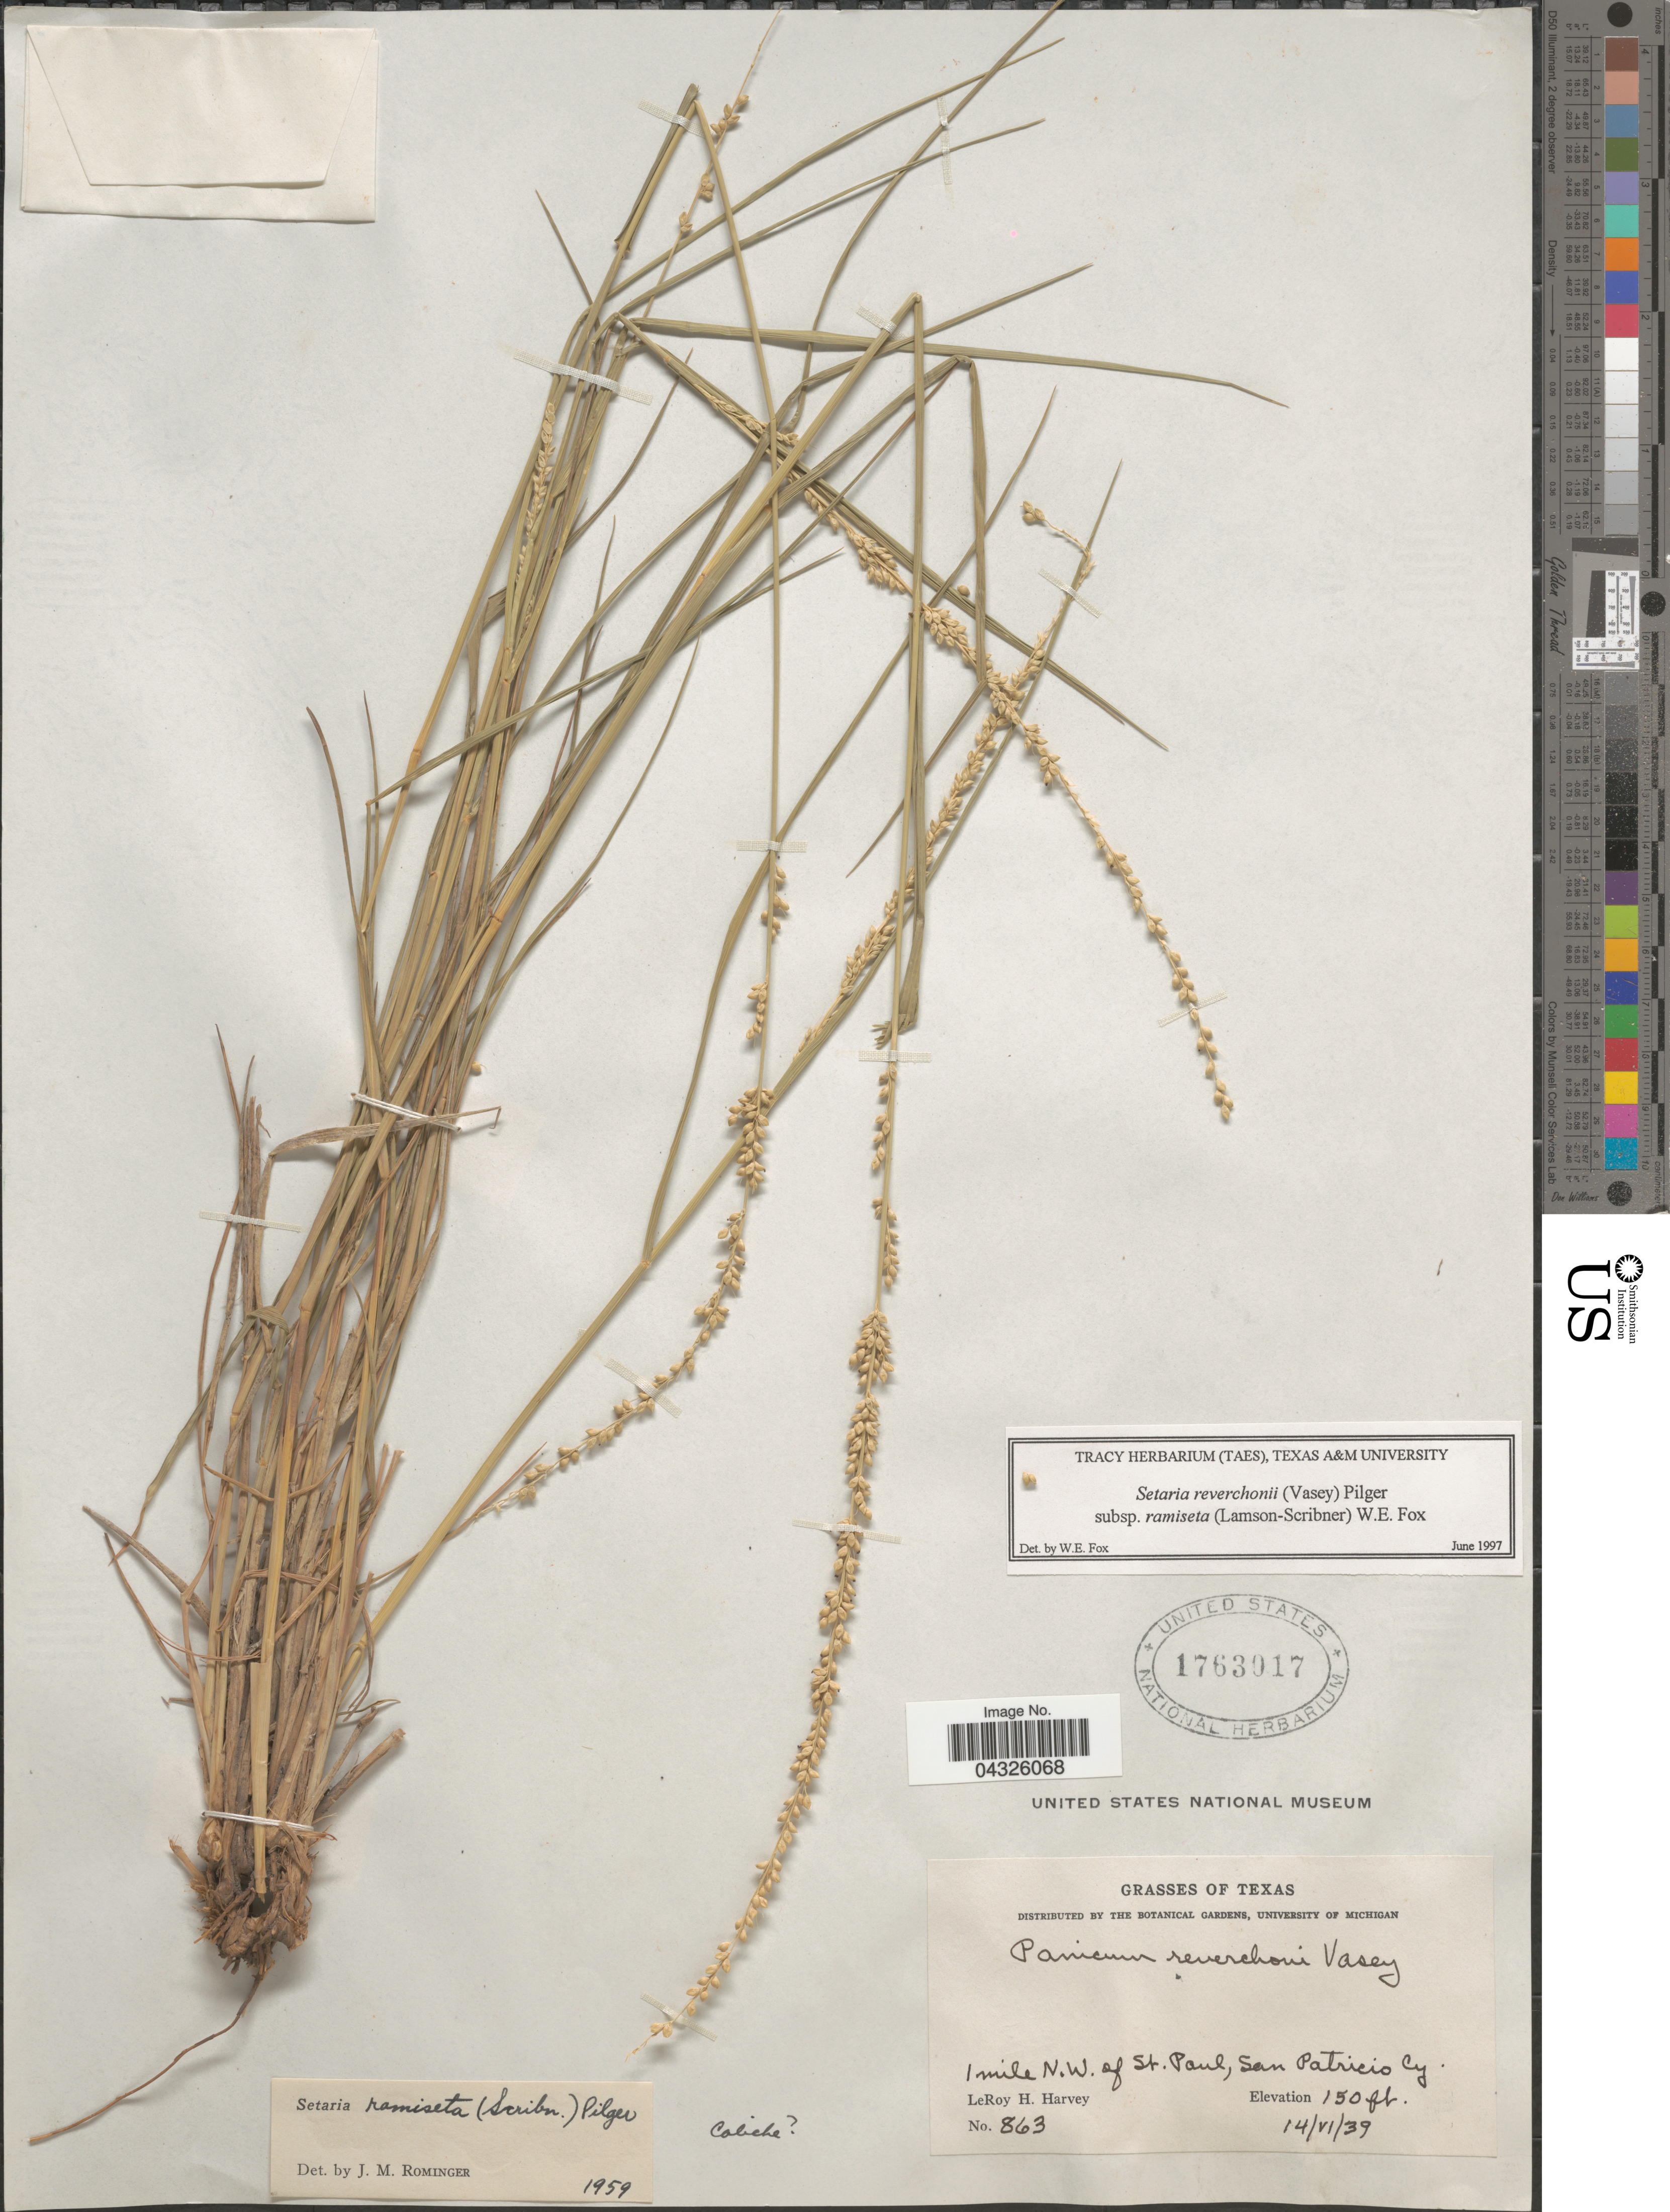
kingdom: Plantae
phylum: Tracheophyta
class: Liliopsida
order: Poales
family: Poaceae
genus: Setaria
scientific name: Setaria reverchonii subsp. ramiseta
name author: (Scribn.) W.E. Fox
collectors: L. H. Harvey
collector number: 863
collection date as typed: Transcribed d/m/y: 14/6/39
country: United States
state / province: Texas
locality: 1 mile N.W. of St. Paul, San Patricio Cy.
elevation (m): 46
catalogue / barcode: US 1763017